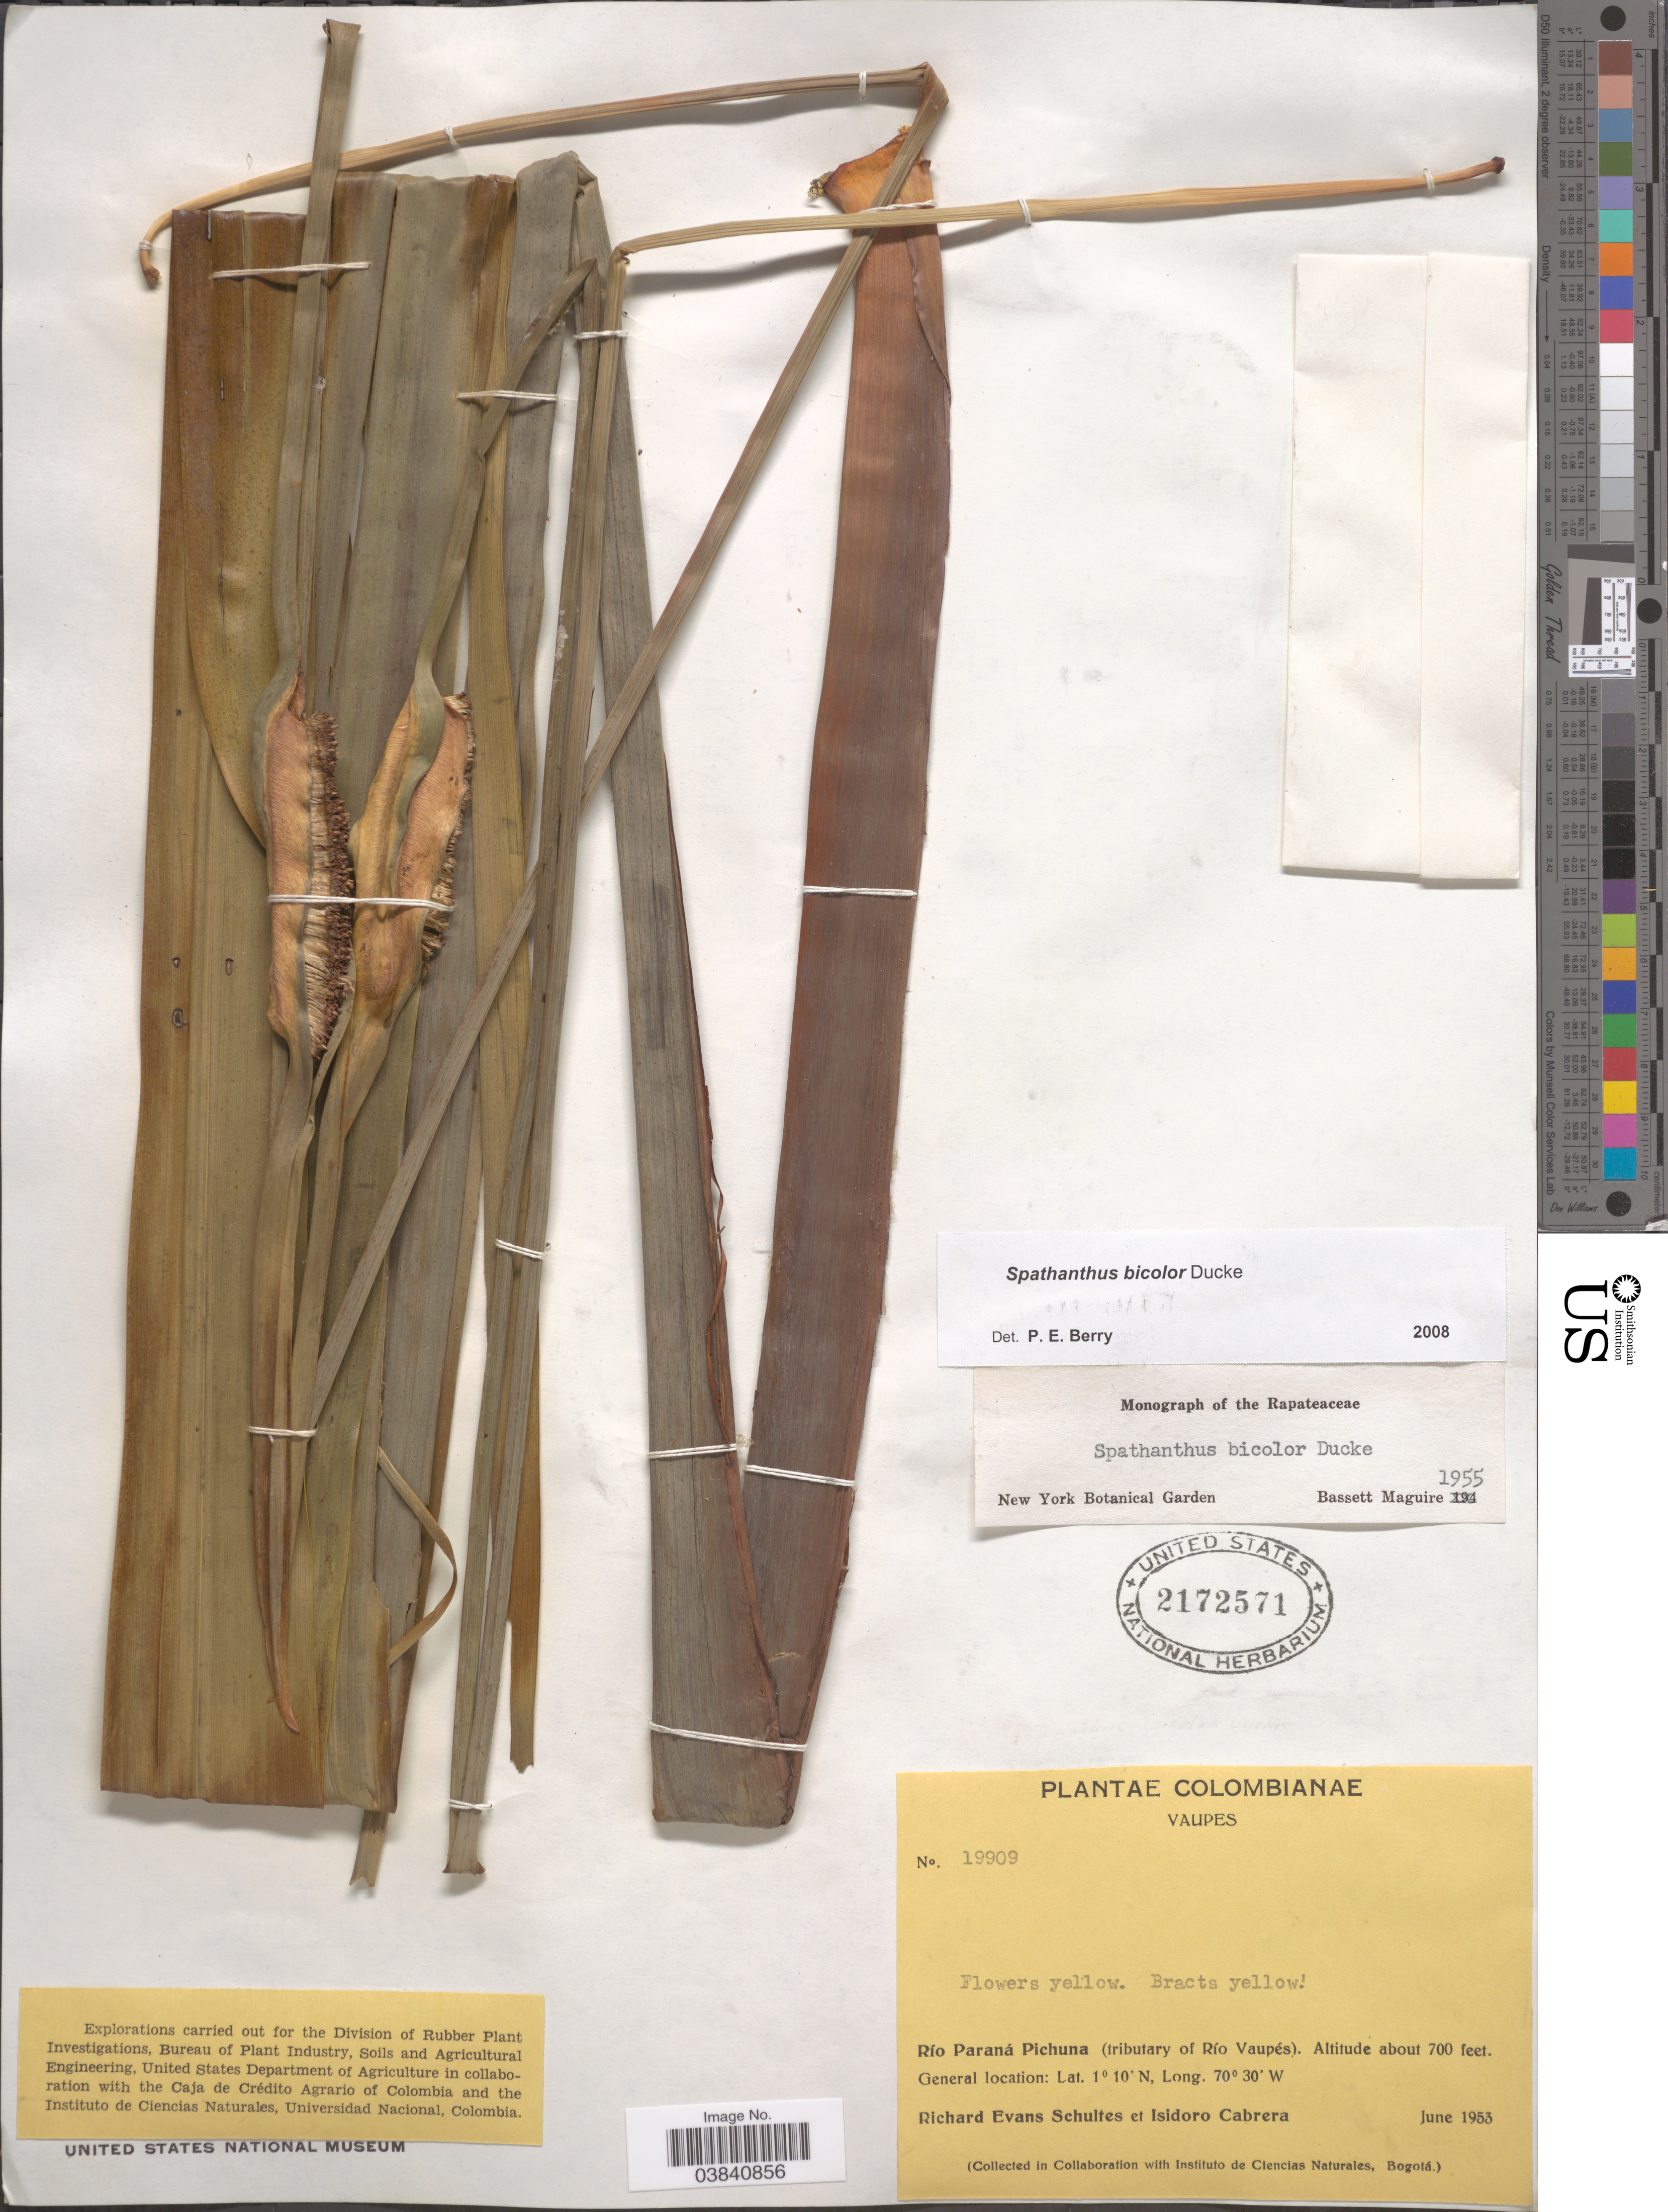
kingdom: Plantae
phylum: Tracheophyta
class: Liliopsida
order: Poales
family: Rapateaceae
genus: Spathanthus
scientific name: Spathanthus bicolor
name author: Ducke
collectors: R. E. Schultes & I. Cabrera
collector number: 19909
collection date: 1953-06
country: Colombia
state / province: Vaupés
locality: Río Paraná Pichuna (tributary of Río Vaupés).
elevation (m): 213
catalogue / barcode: US 2172571